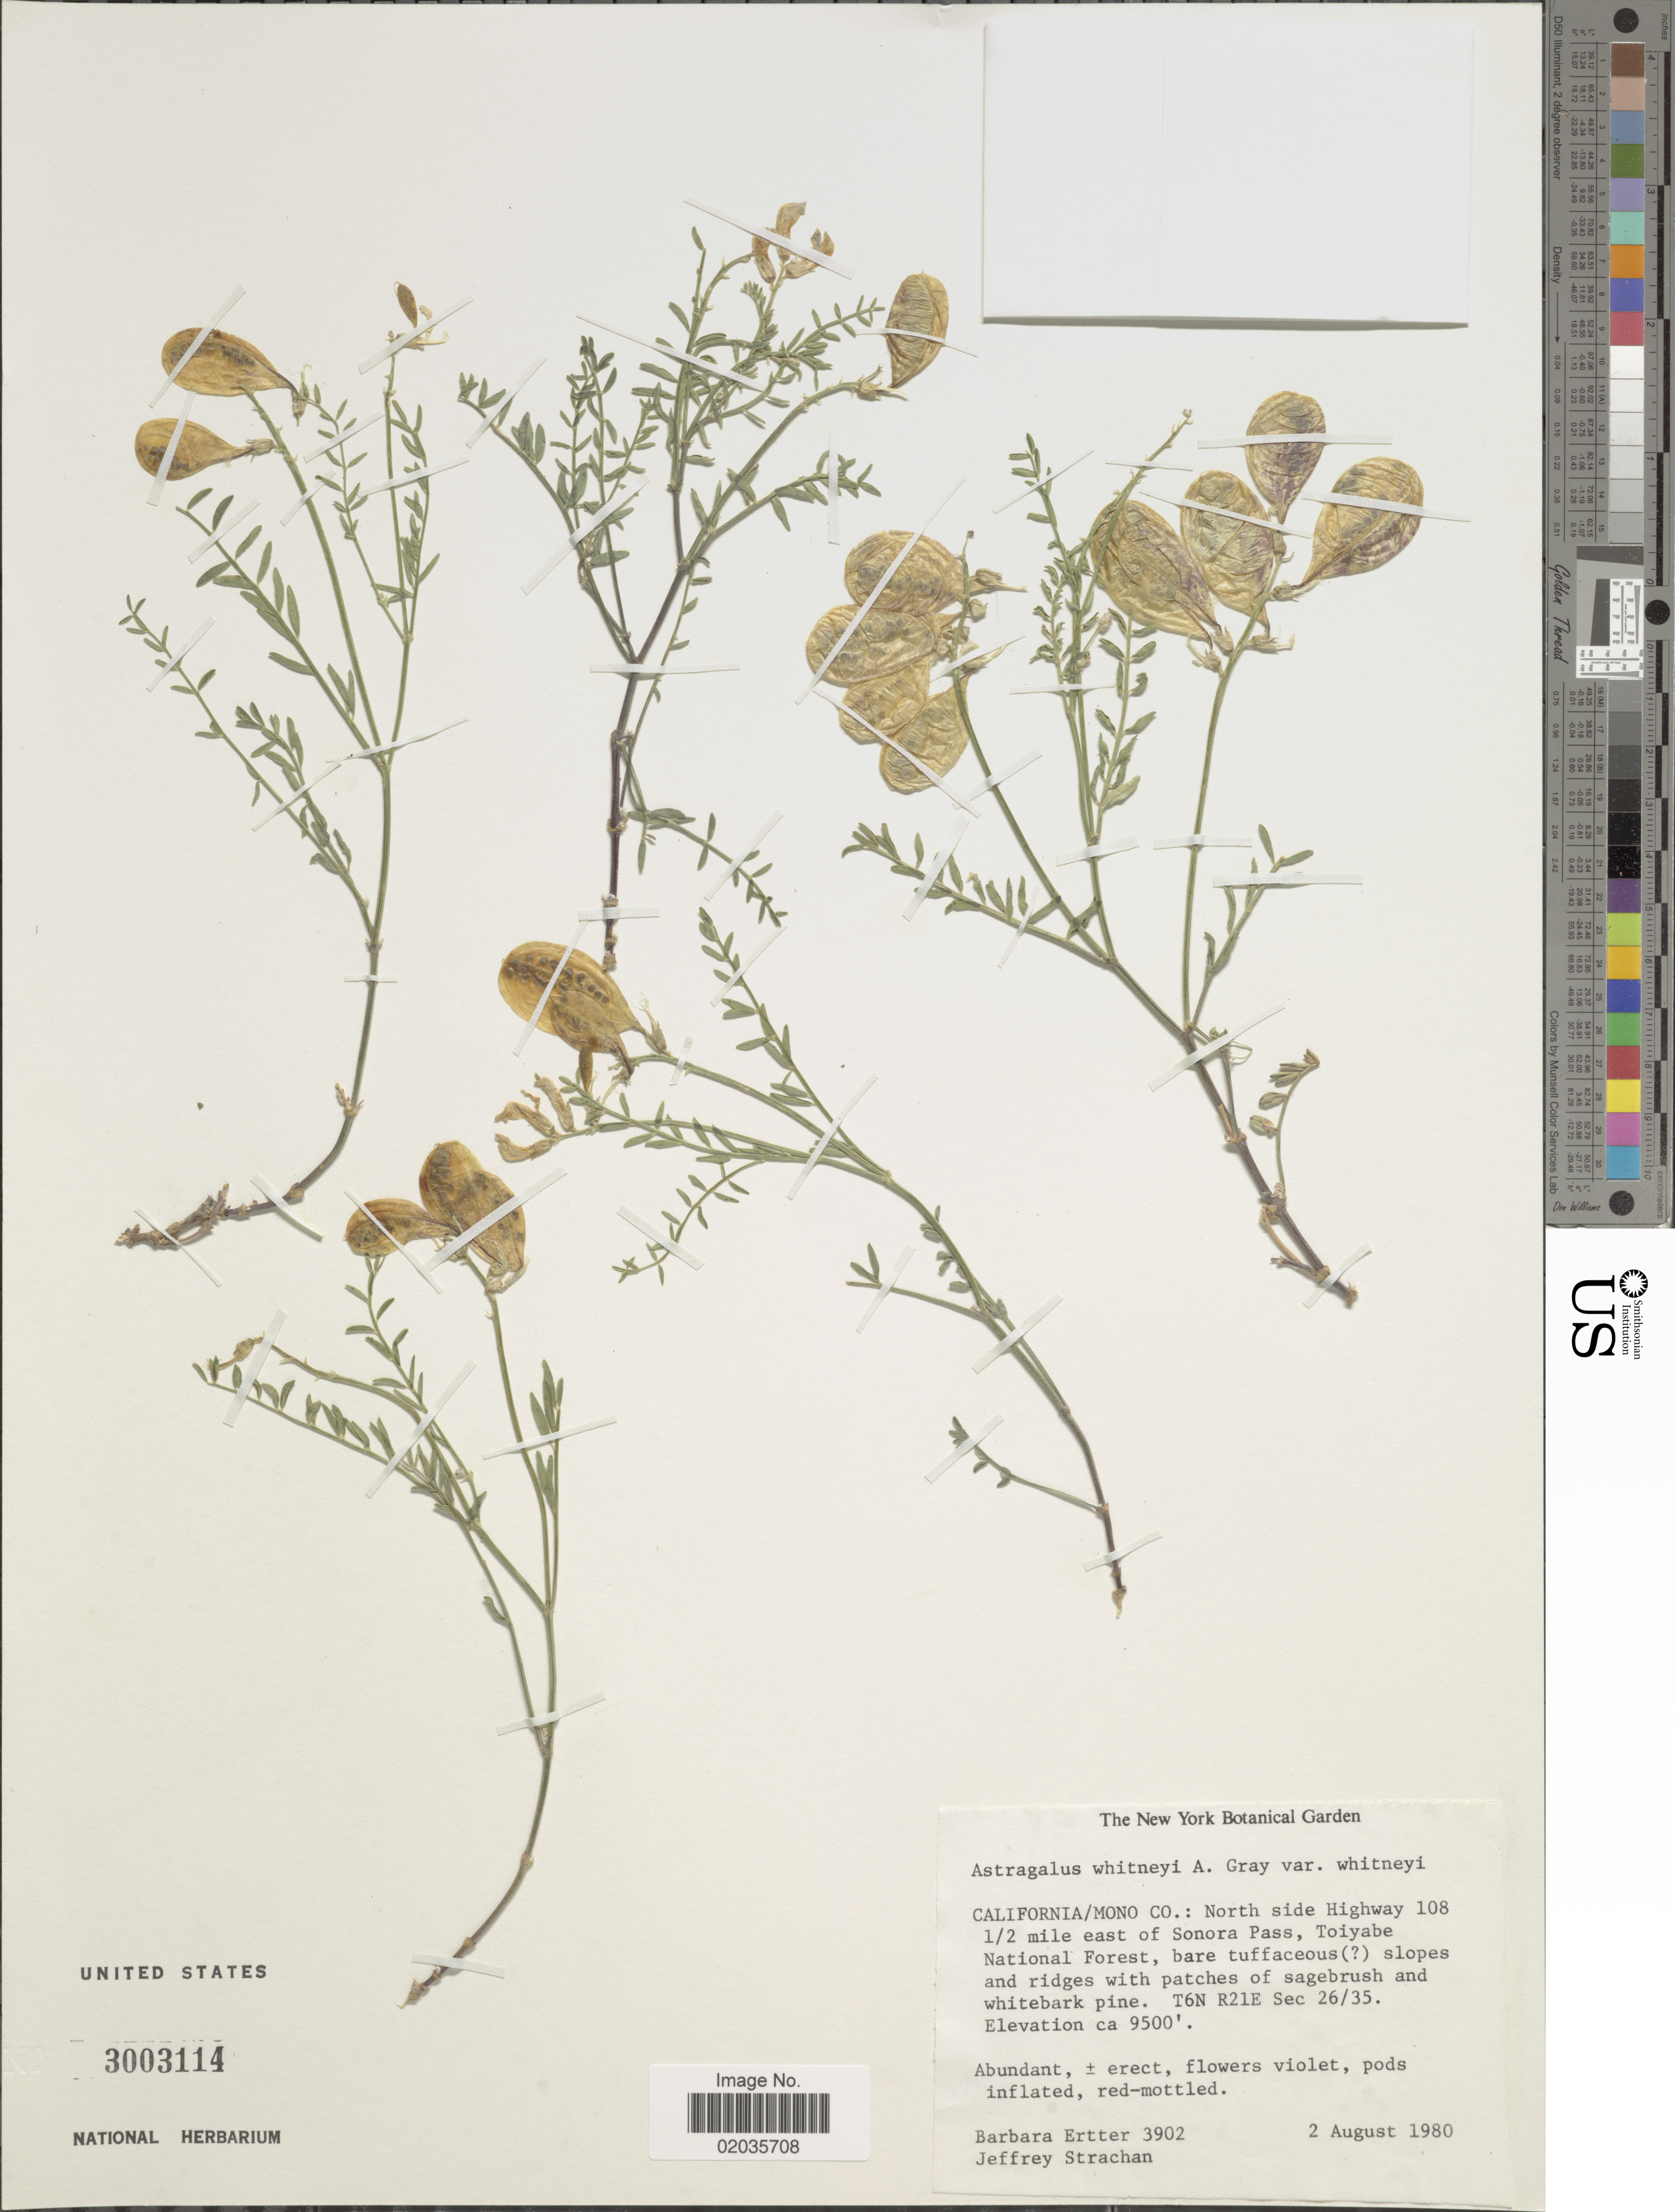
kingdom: Plantae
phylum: Tracheophyta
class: Magnoliopsida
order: Fabales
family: Fabaceae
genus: Astragalus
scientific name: Astragalus whitneyi var. whitneyi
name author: A. Gray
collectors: B. Ertter & J. Strachan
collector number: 3902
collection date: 1980-08-02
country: United States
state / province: California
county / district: Mono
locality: Mono Co.: north side Highway 108, 1/2 mile east of Sonora Pass, Toiyabe National Forest, slopes and ridges with patches and sagebrush and whitebark pine, T6N R21E Sec 26/35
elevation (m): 2896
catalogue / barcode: US 3003114